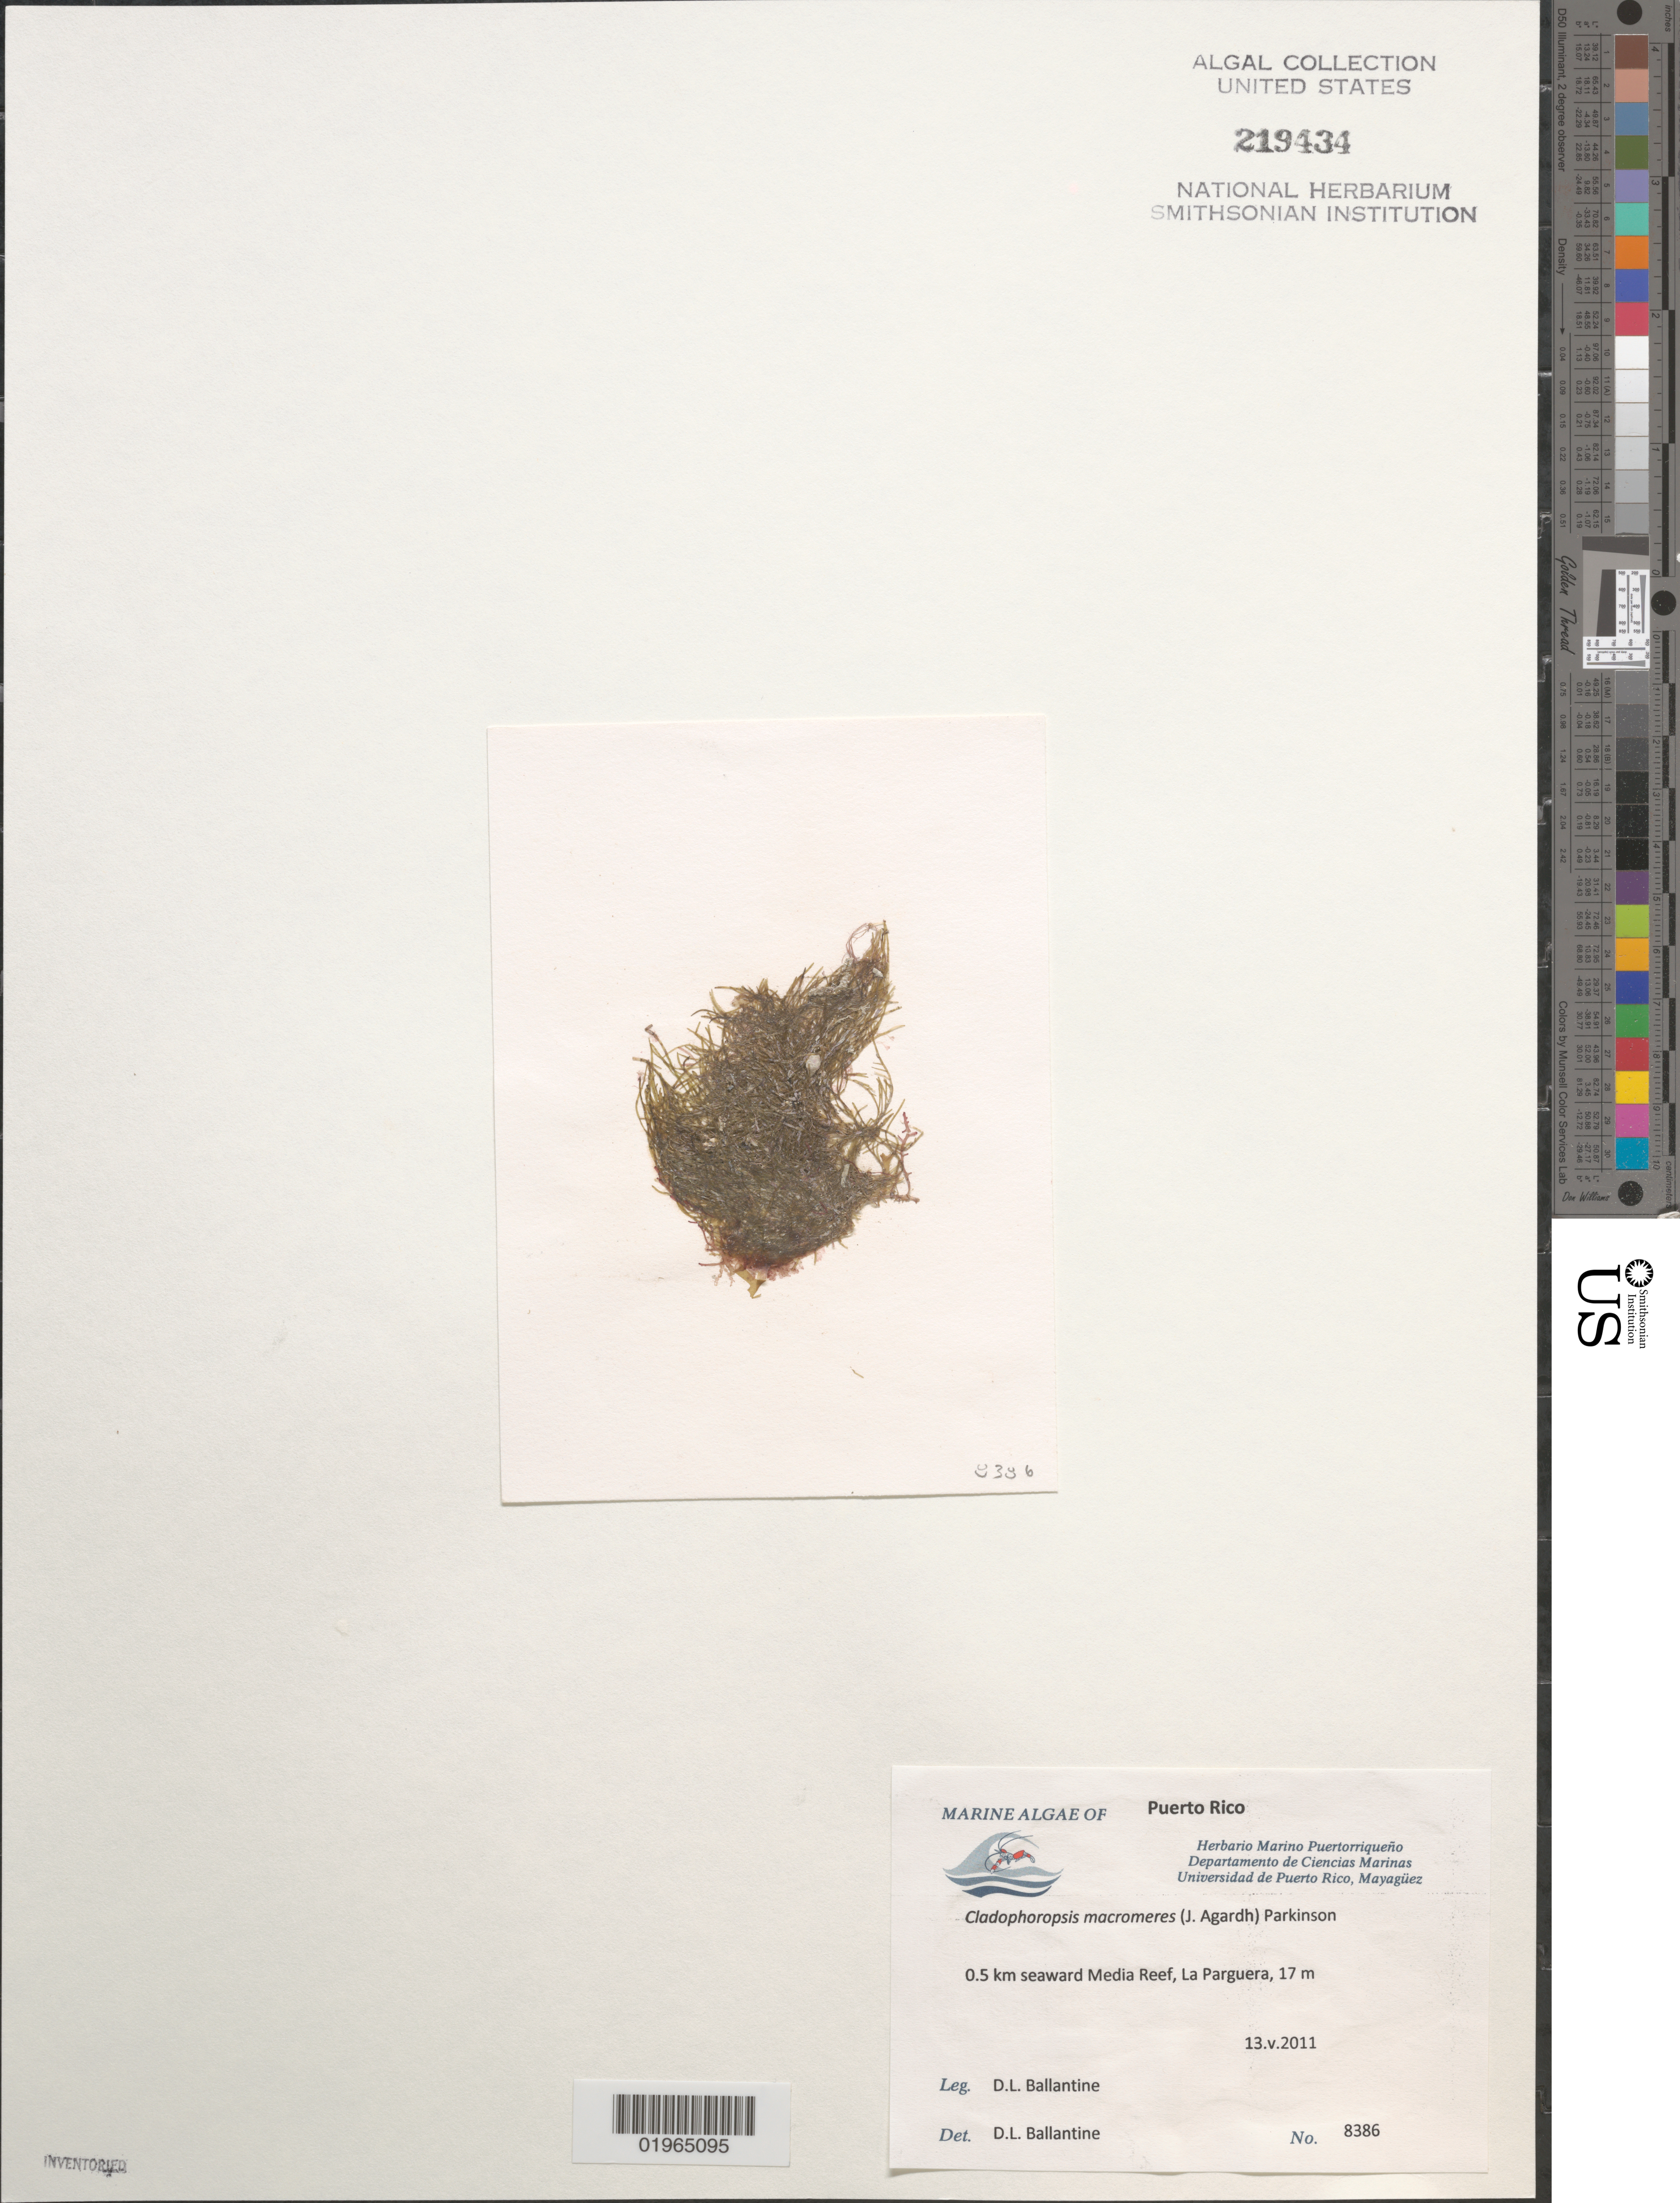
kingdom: Plantae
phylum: Chlorophyta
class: Ulvophyceae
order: Siphonocladales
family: Boodleaceae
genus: Cladophoropsis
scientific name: Cladophoropsis macromeres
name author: W.R. Taylor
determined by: Ballantine, D. L.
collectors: D.L. Ballantine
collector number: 8386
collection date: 2011-05-13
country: Puerto Rico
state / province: Lajas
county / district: La Parguera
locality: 0.5 km seaward Media Luna Reef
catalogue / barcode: US 219434